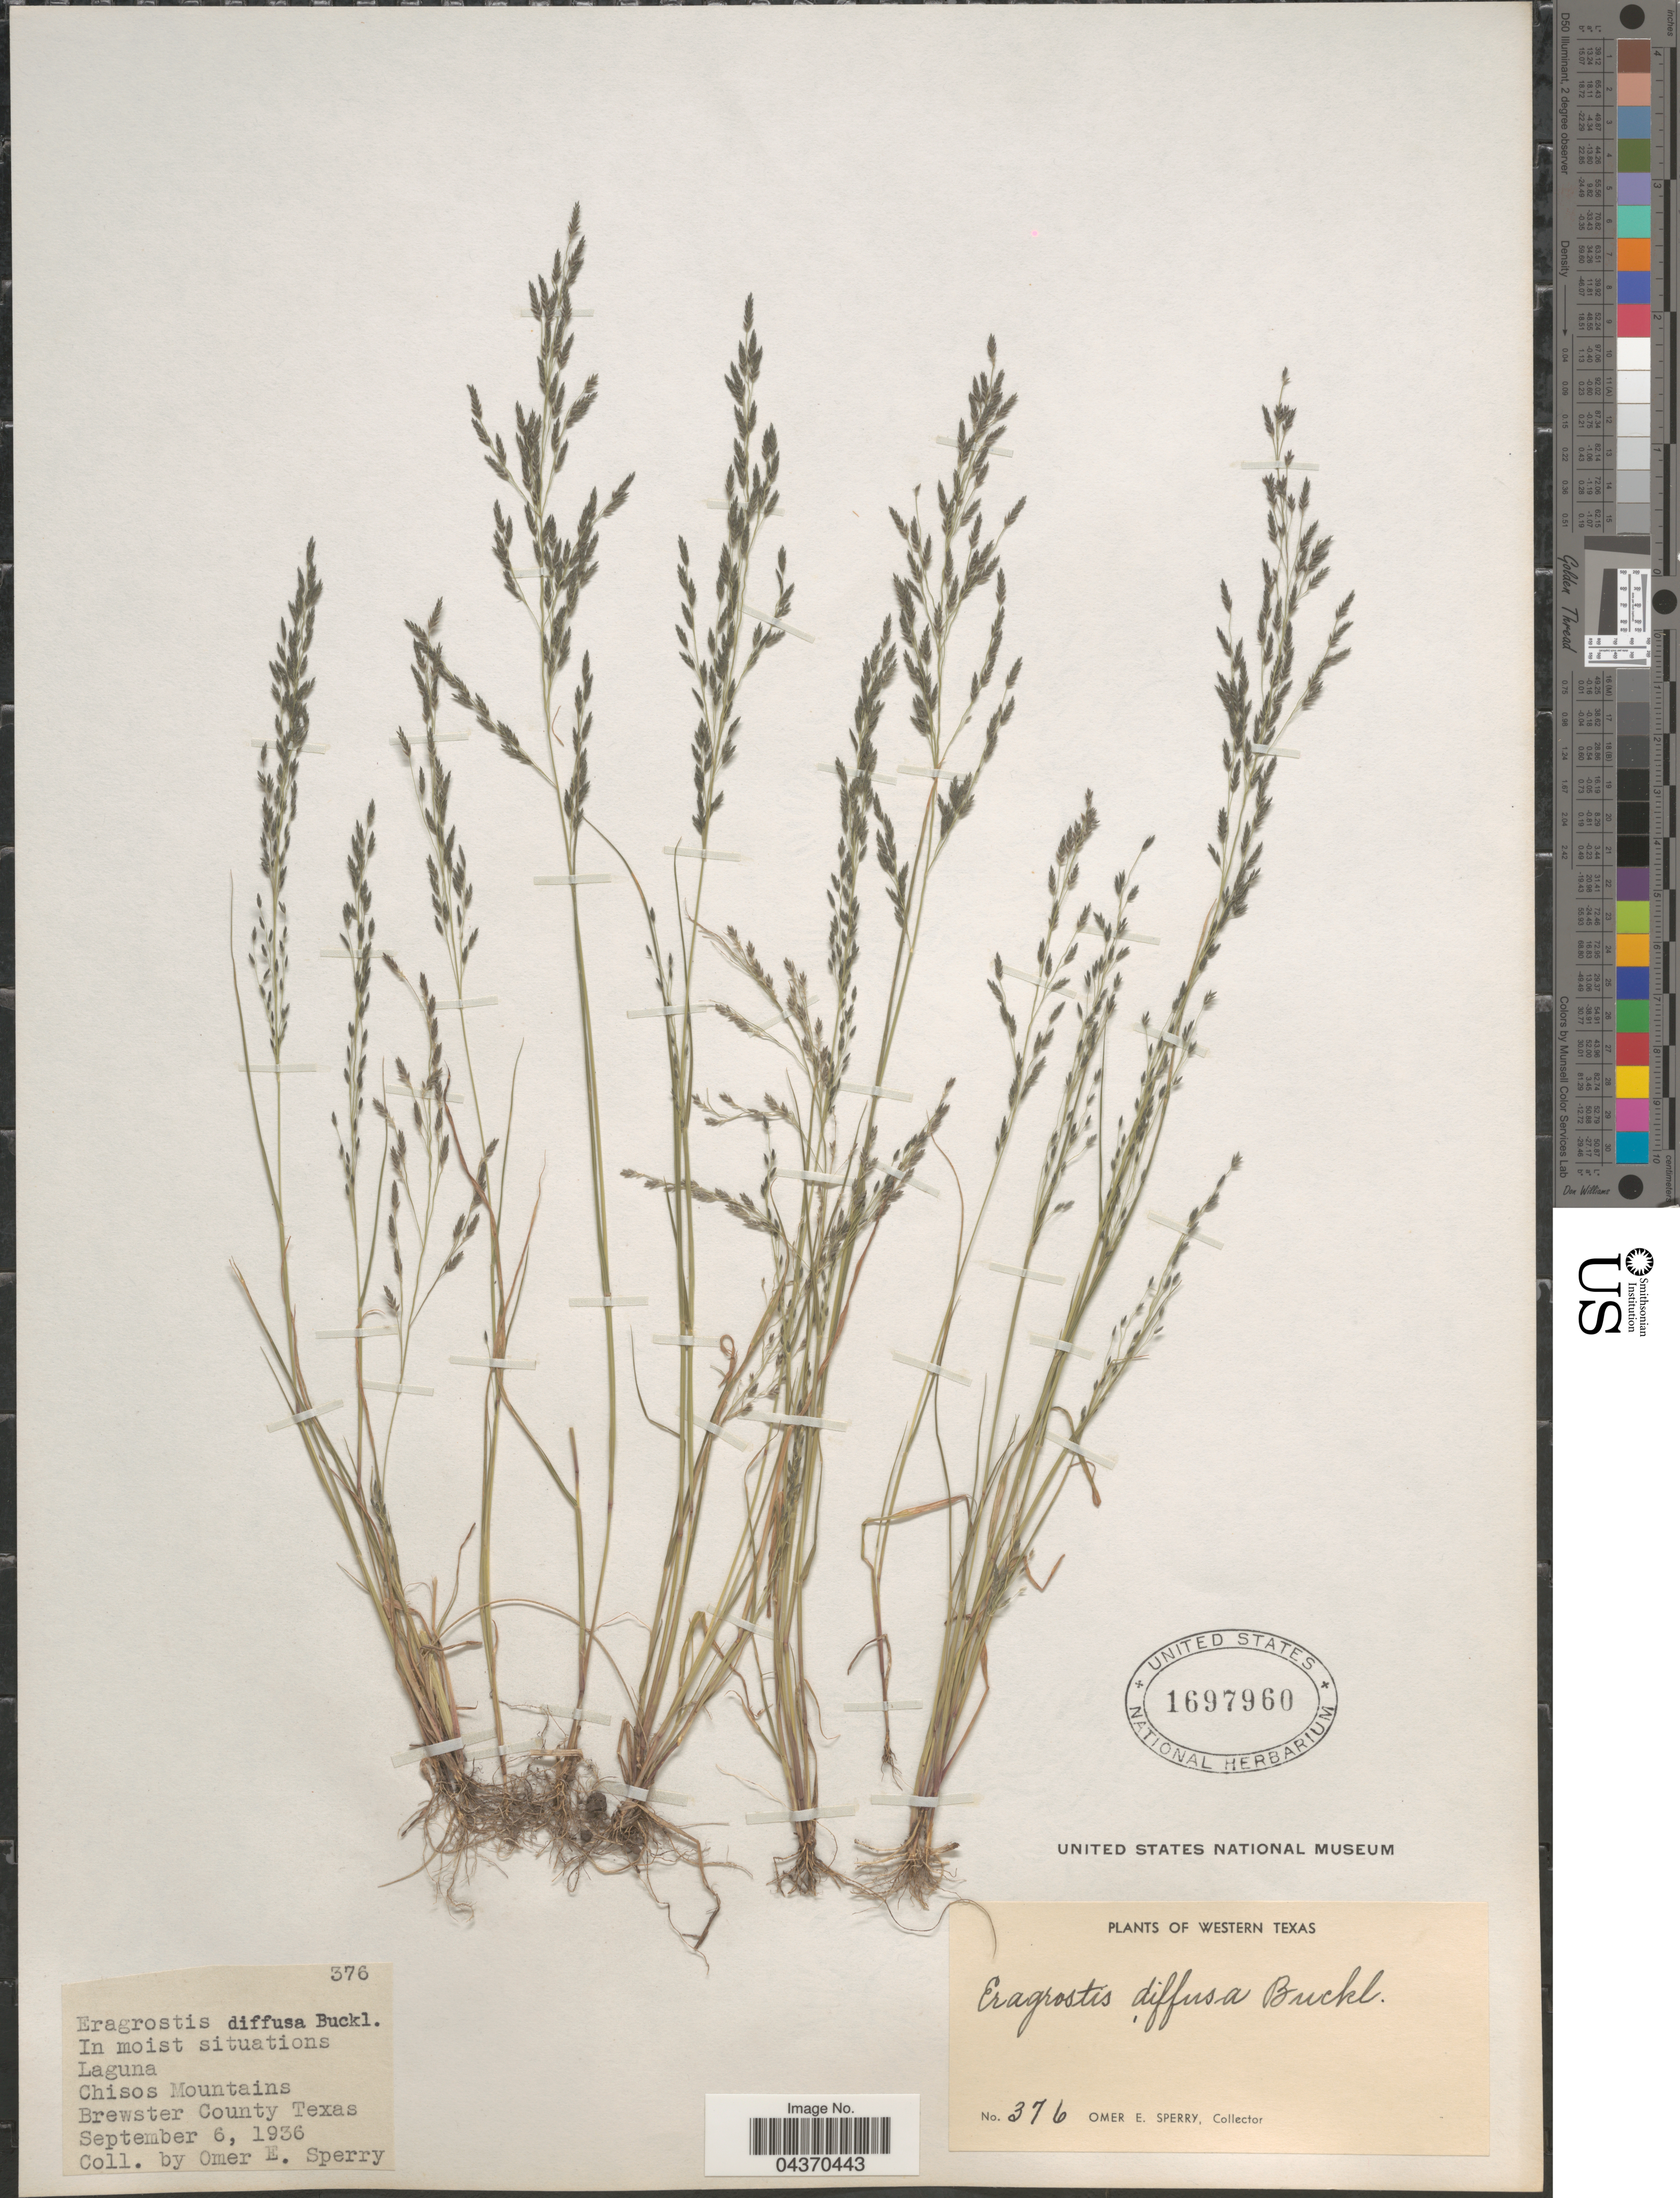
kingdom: Plantae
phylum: Tracheophyta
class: Liliopsida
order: Poales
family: Poaceae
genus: Eragrostis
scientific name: Eragrostis pectinacea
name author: (Michx.) Nees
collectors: O. E. Sperry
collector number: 376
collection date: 1936-09-06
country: United States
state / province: Texas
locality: In moist situations Laguna. Chisos Mountains. Brewster County. Western Texas.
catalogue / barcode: US 1697960